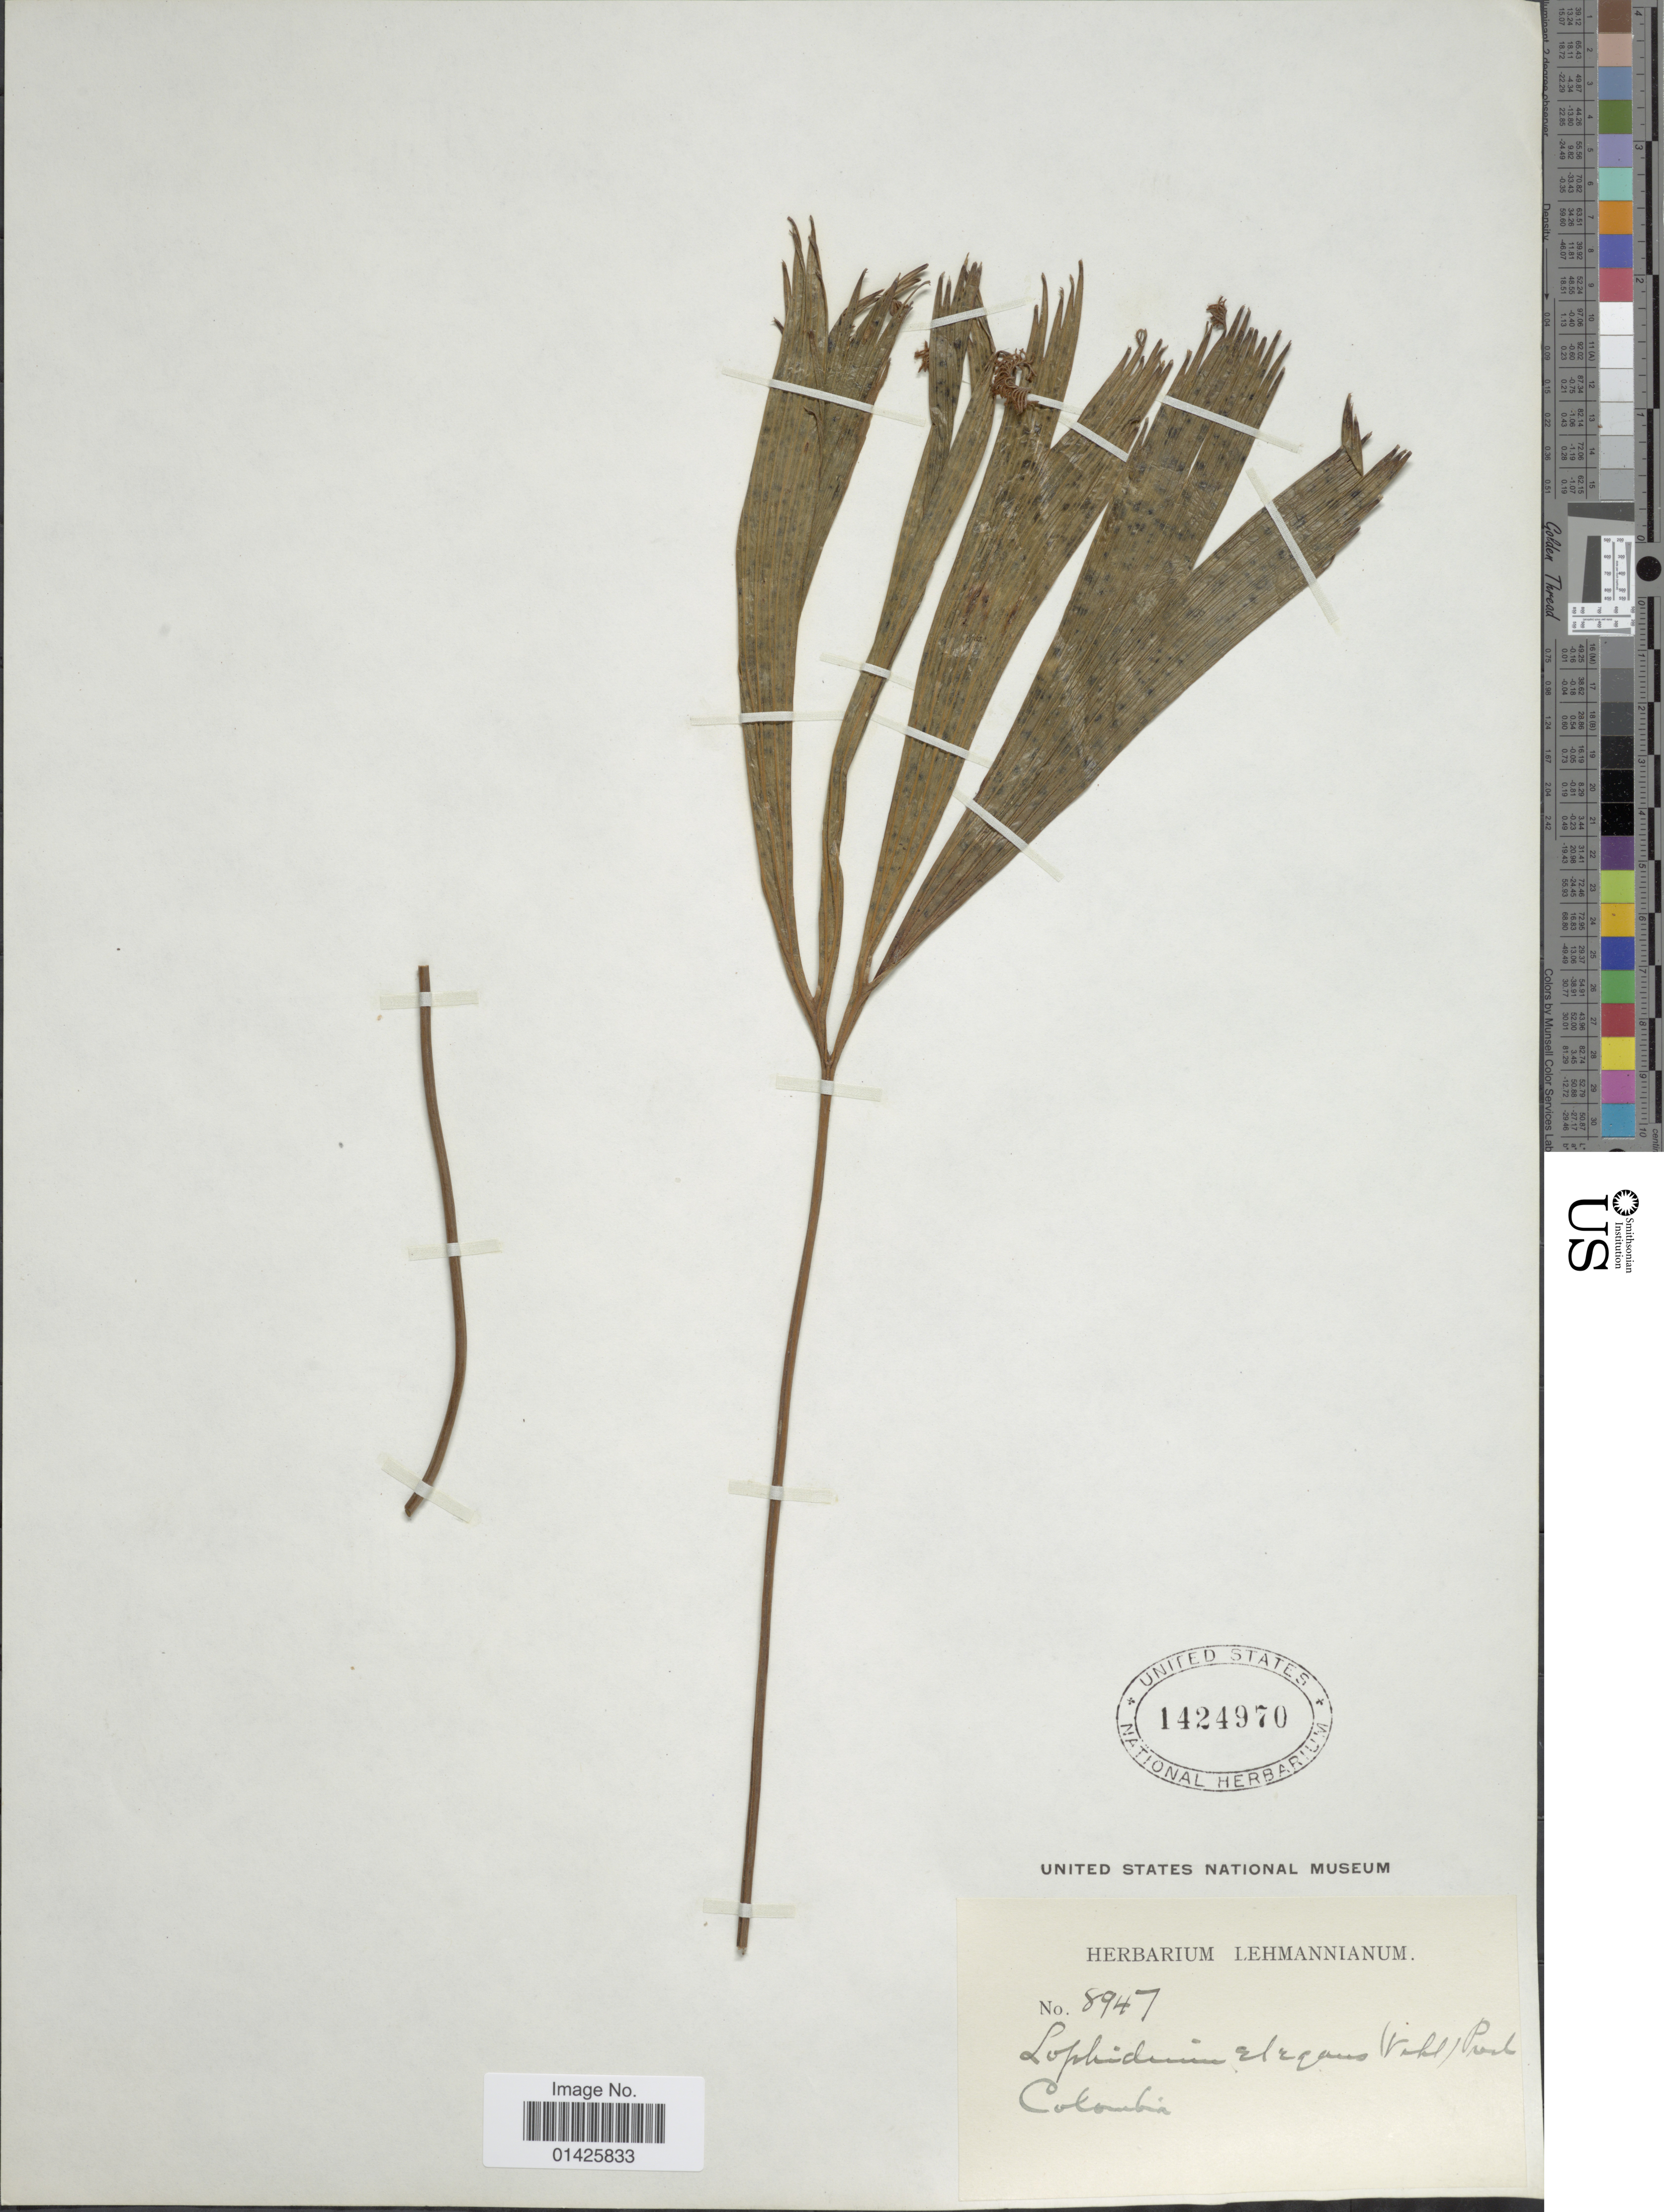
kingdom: Plantae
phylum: Tracheophyta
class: Polypodiopsida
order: Schizaeales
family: Schizaeaceae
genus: Schizaea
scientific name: Schizaea elegans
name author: (Vahl) Sw.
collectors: ex herb. Lehmannianum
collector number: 8947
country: Colombia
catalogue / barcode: US 1424970